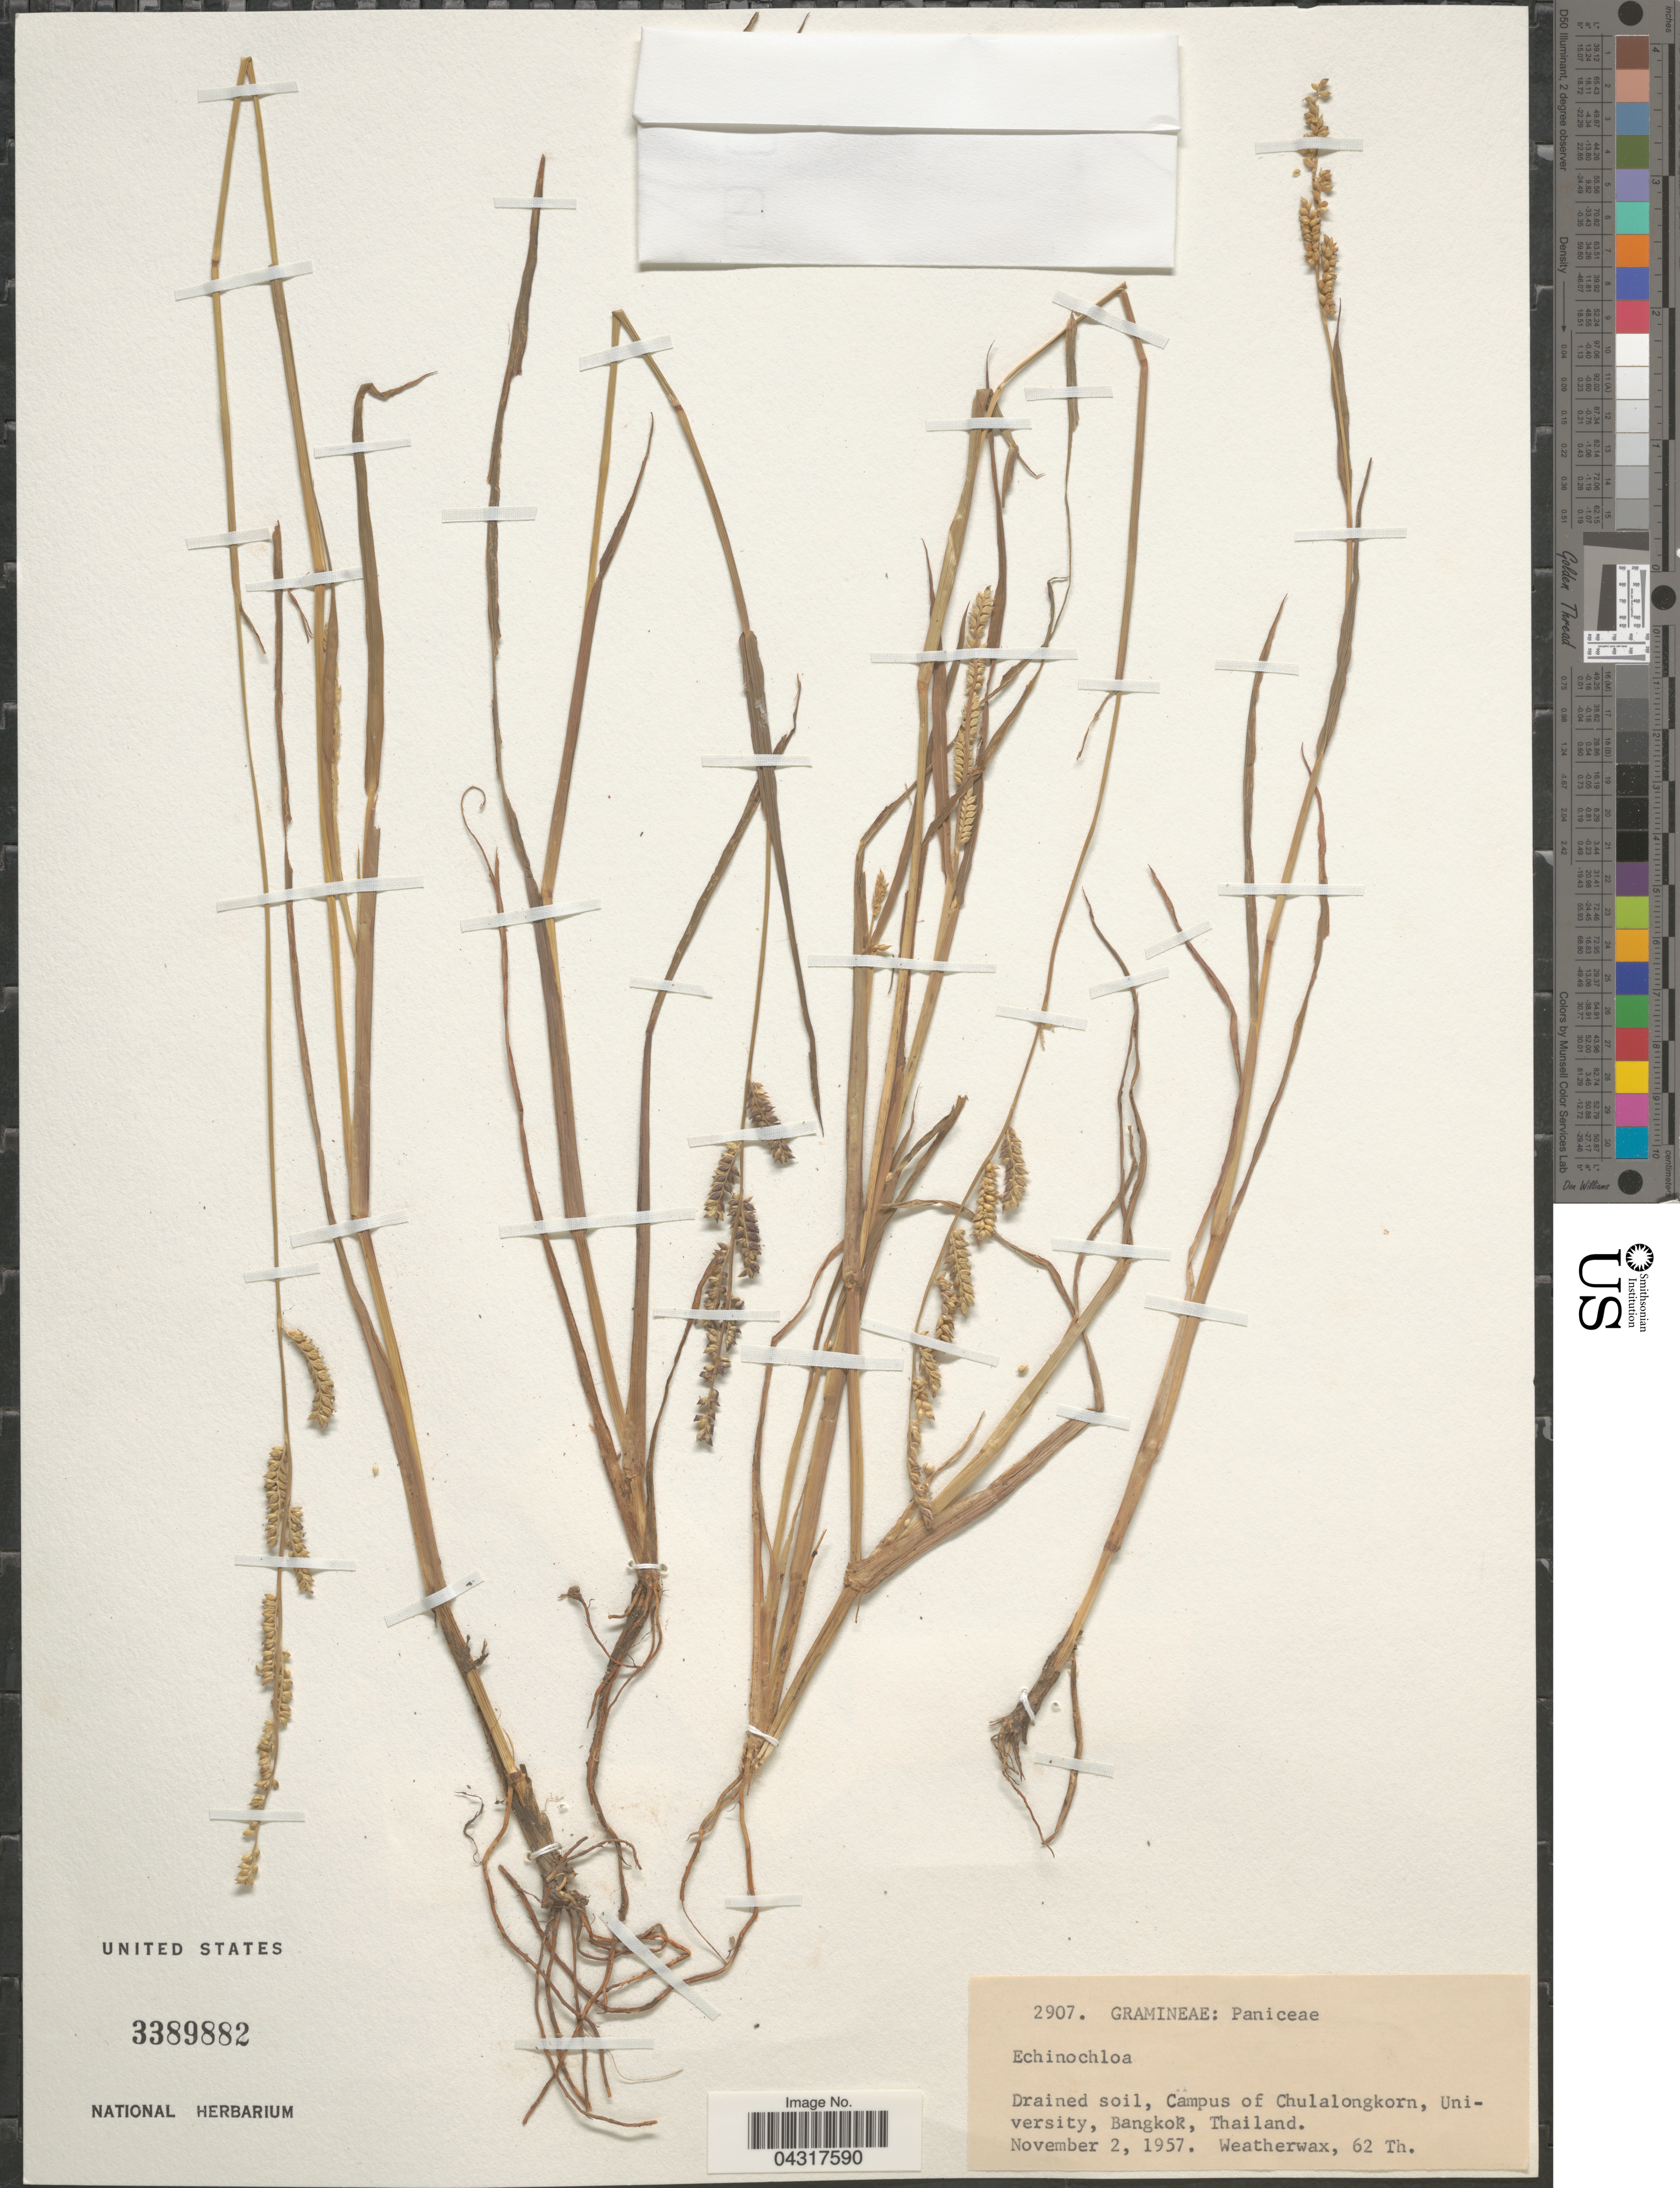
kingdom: Plantae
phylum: Tracheophyta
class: Liliopsida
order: Poales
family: Poaceae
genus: Echinochloa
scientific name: Echinochloa sp.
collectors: -. Weatherwax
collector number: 62TH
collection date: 1957-11-02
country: Thailand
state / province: Bangkok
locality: Drained soil, Campus of Chulalongkorn, University.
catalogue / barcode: US 3389882